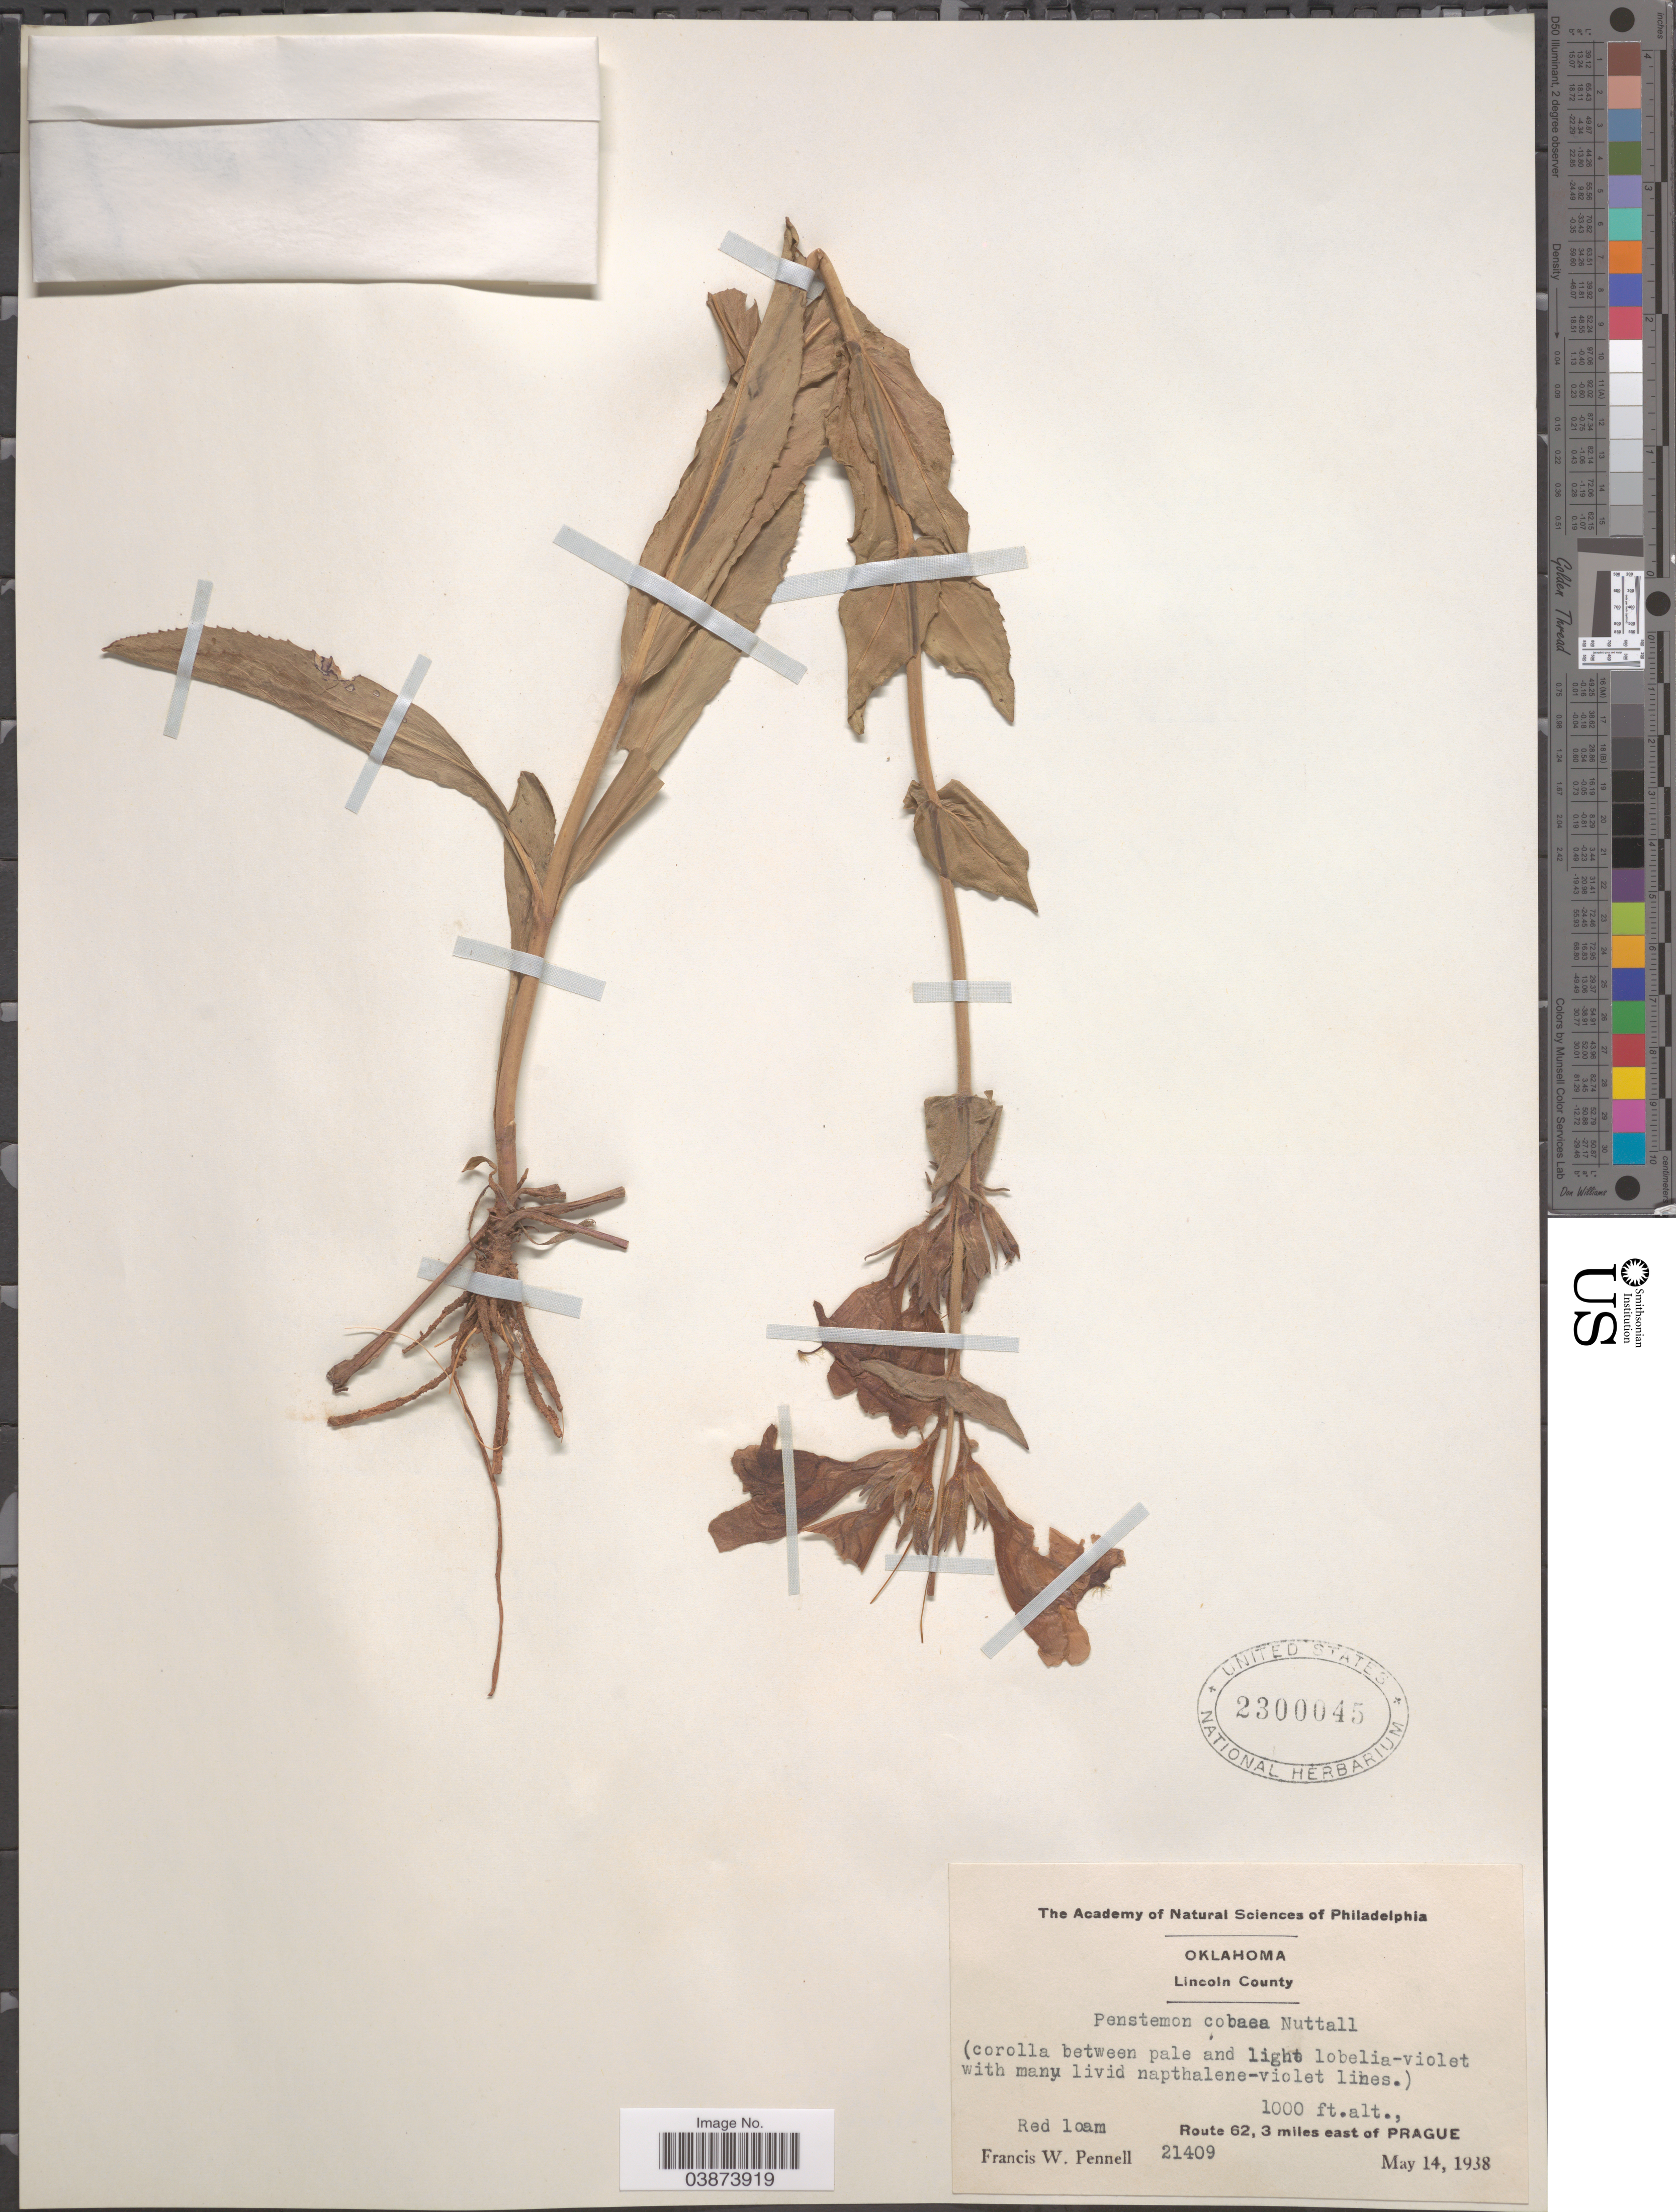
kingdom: Plantae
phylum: Tracheophyta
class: Magnoliopsida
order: Lamiales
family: Plantaginaceae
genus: Penstemon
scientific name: Penstemon cobaea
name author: (Nutt.)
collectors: F. W. Pennell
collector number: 21409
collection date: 1938-05-14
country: United States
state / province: Oklahoma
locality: Lincoln County. Route 62, 3 miles east of Prague.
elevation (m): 305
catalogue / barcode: US 2300045